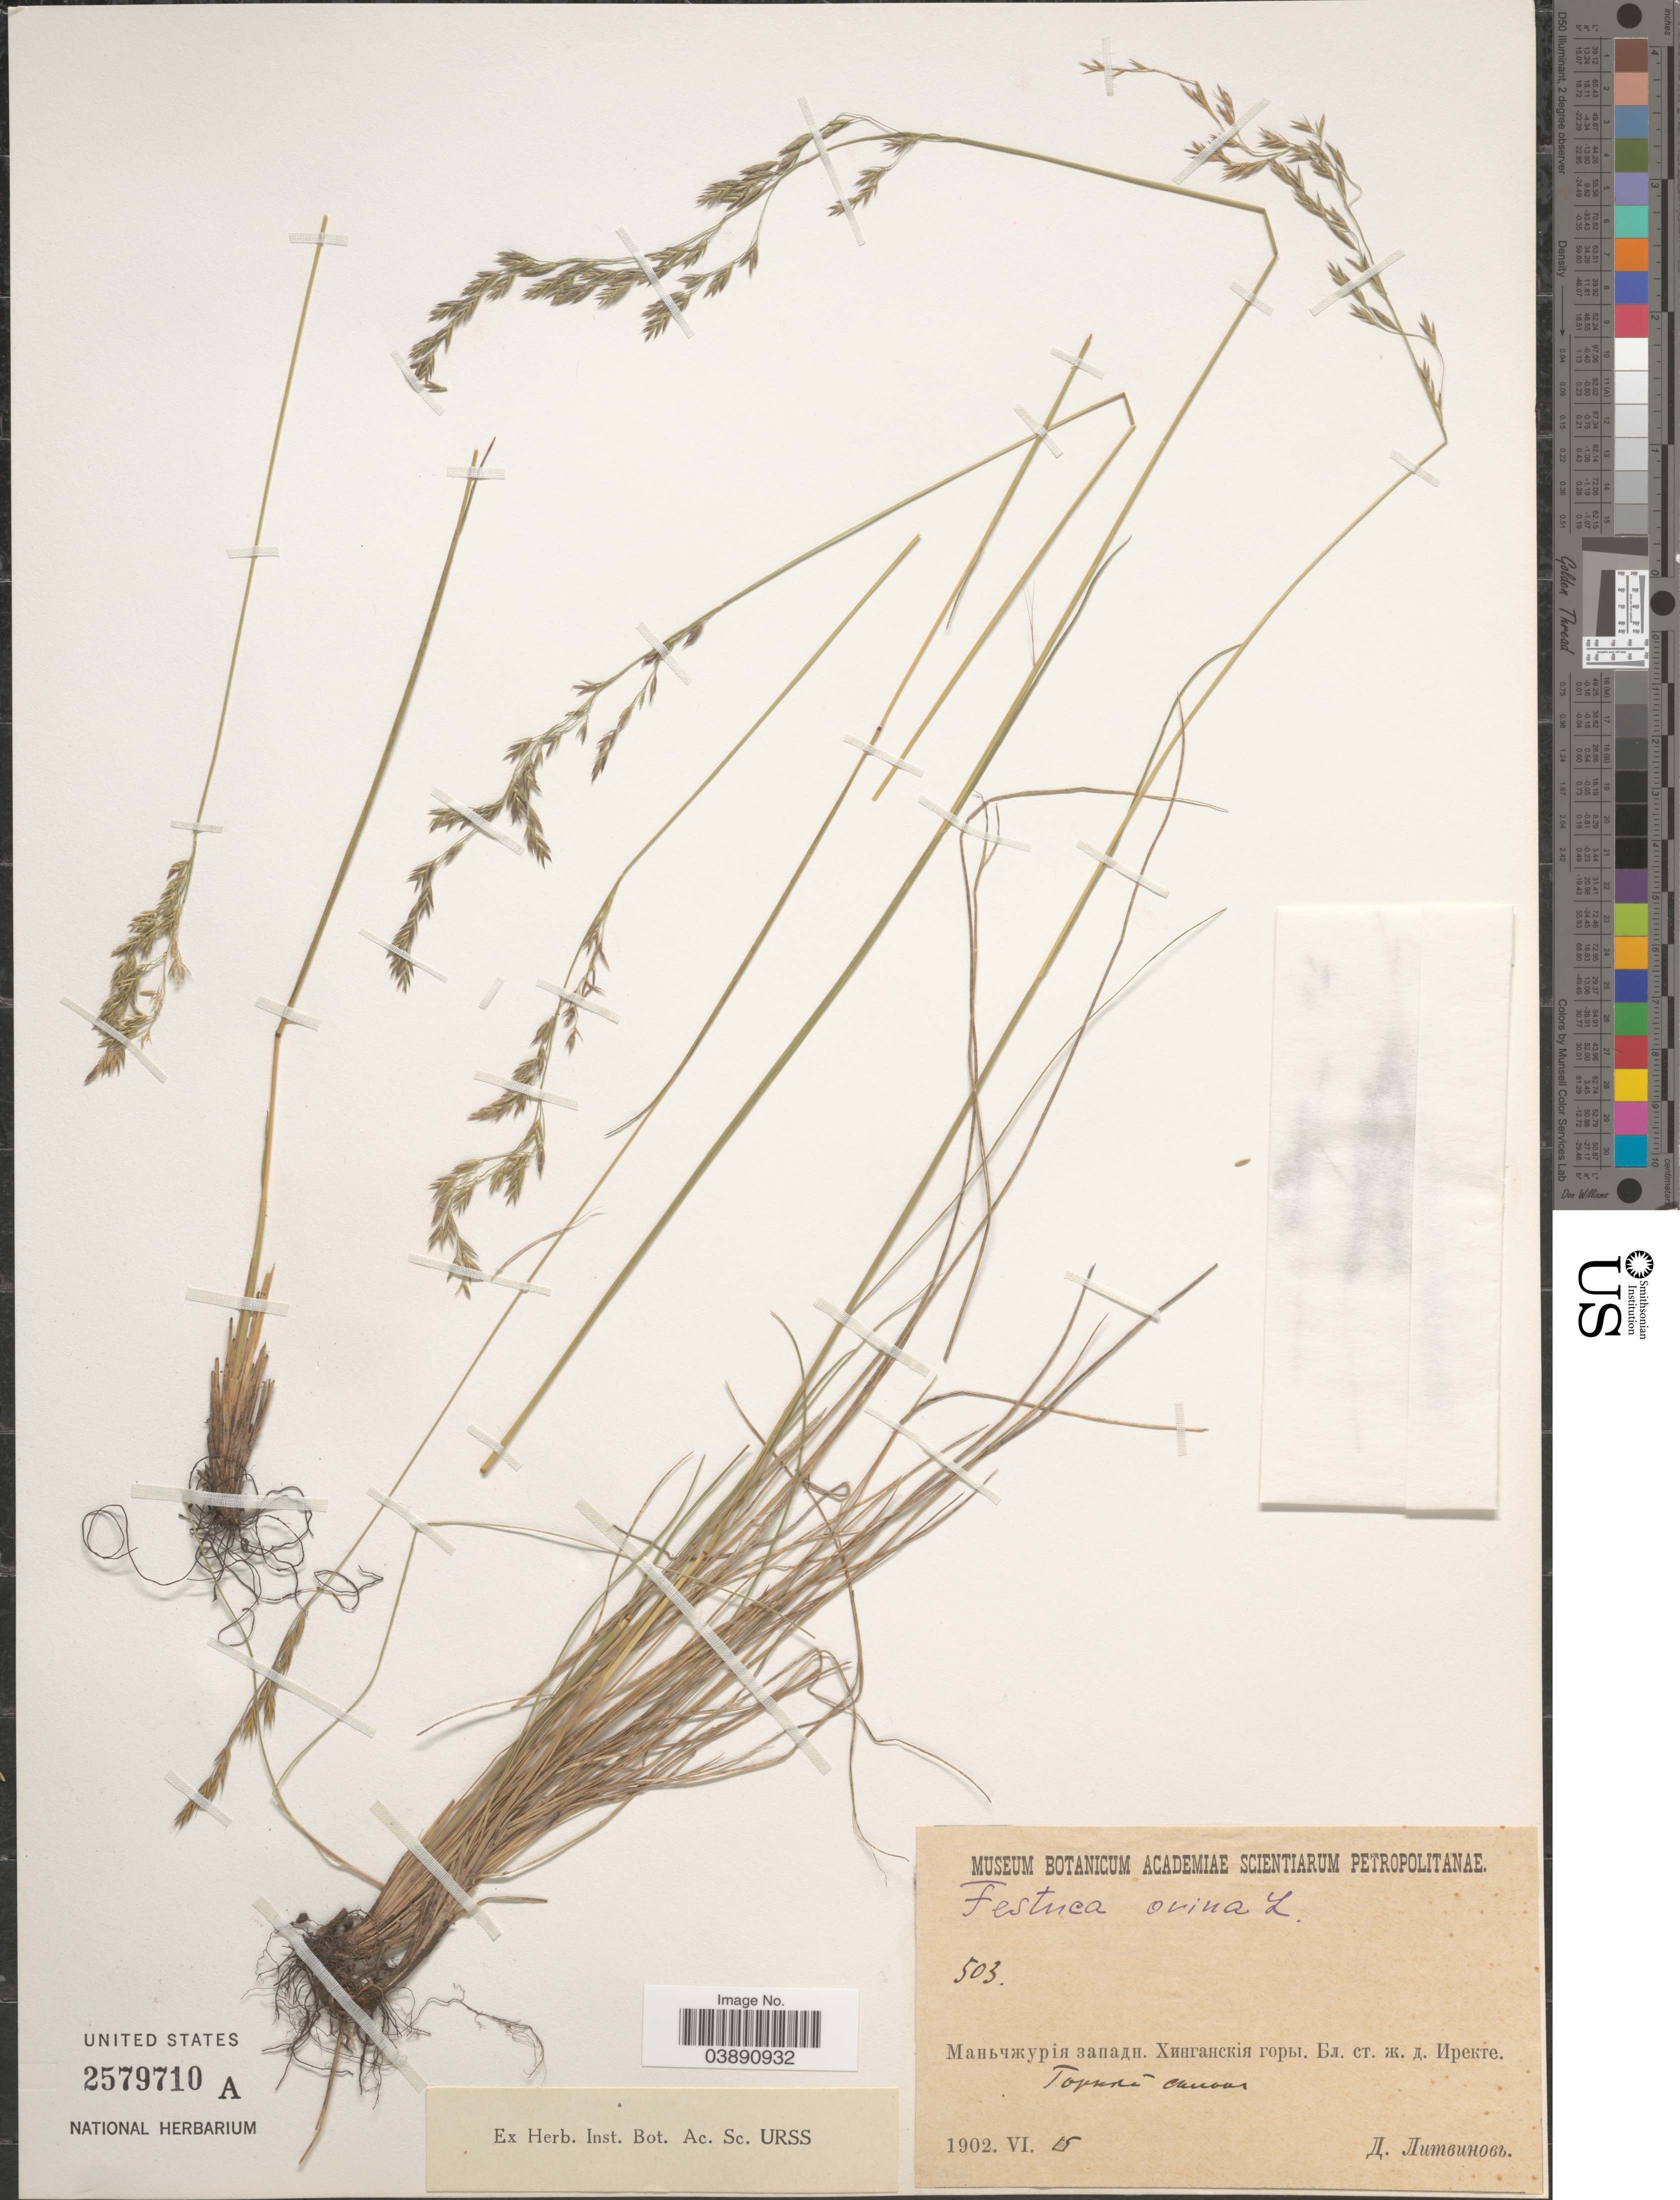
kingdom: Plantae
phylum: Tracheophyta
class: Liliopsida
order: Poales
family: Poaceae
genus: Festuca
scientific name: Festuca ovina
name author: L.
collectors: D. Litvinov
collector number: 503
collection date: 1902-06-15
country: China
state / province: Heilongjiang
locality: Hinggan Mts, near railroad station Irekte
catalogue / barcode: US 2579710A